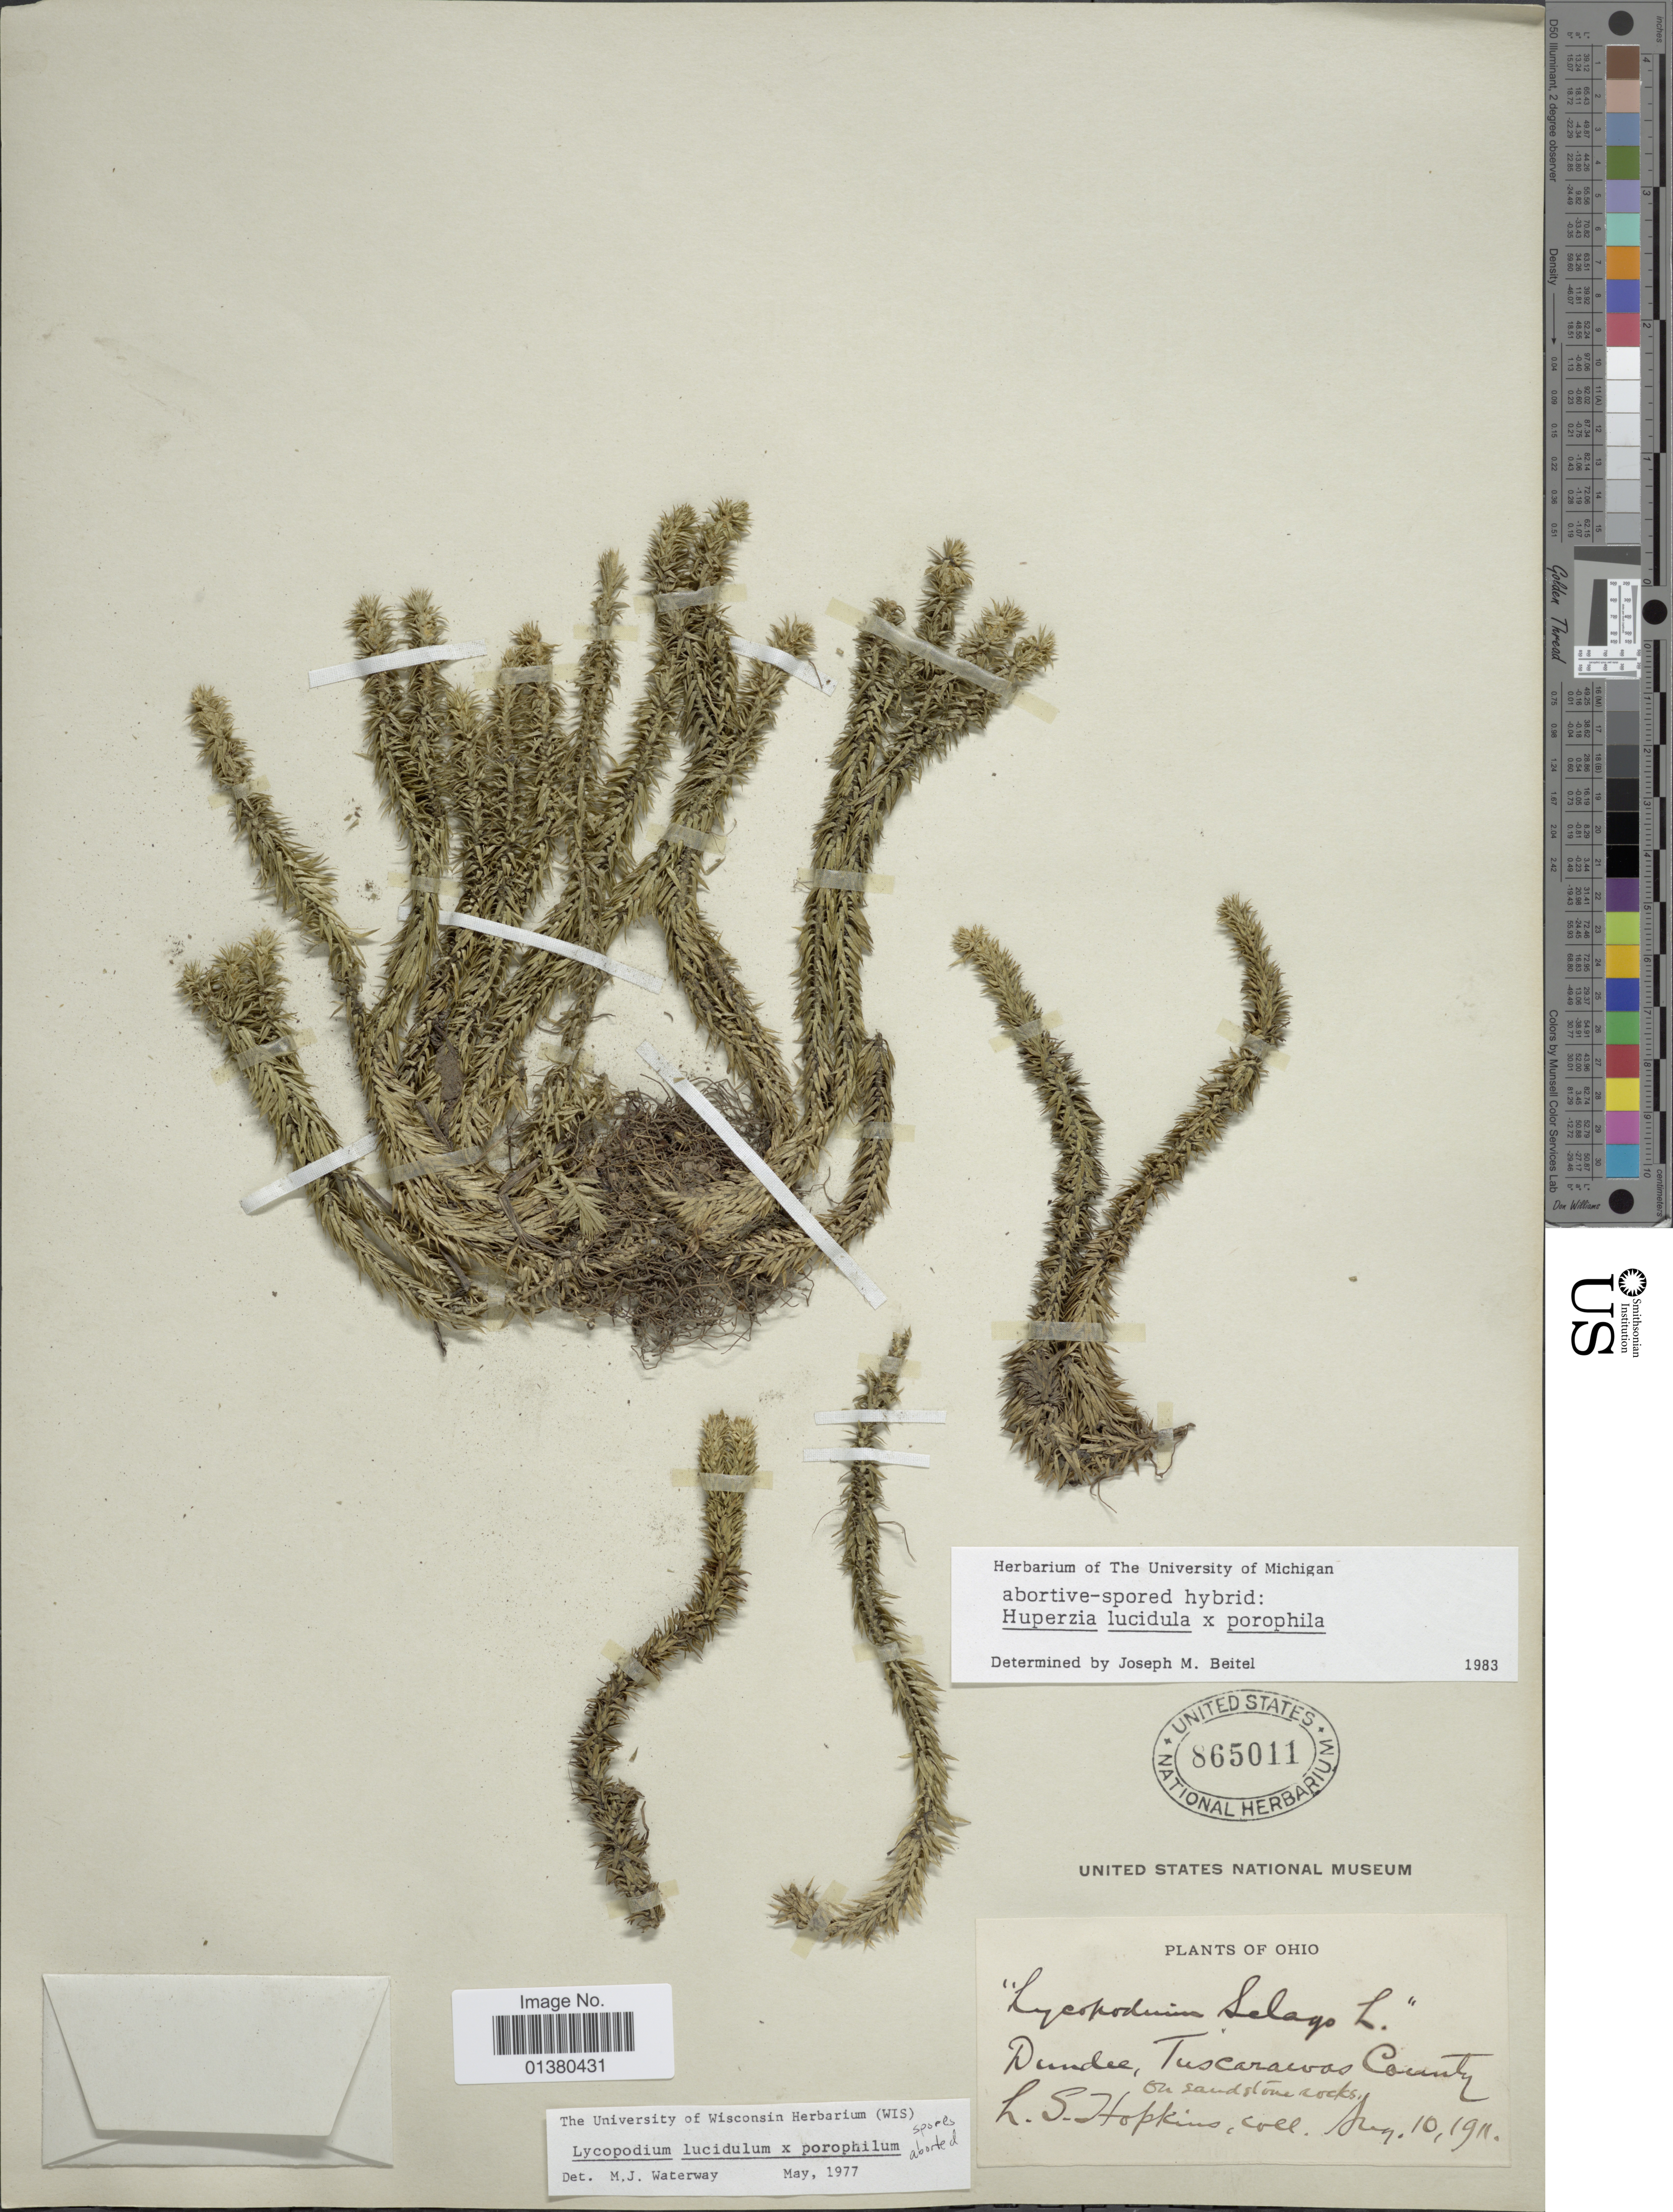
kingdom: Plantae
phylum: Tracheophyta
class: Lycopodiopsida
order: Lycopodiales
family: Lycopodiaceae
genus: Huperzia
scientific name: Huperzia lucidula x H. porophila (F.E. Lloyd & Underw.) Holub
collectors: L. Hopkins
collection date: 1911-08-10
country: United States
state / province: Ohio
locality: Dundee, Tuscarawas County, on shady rocks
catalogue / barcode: US 865011